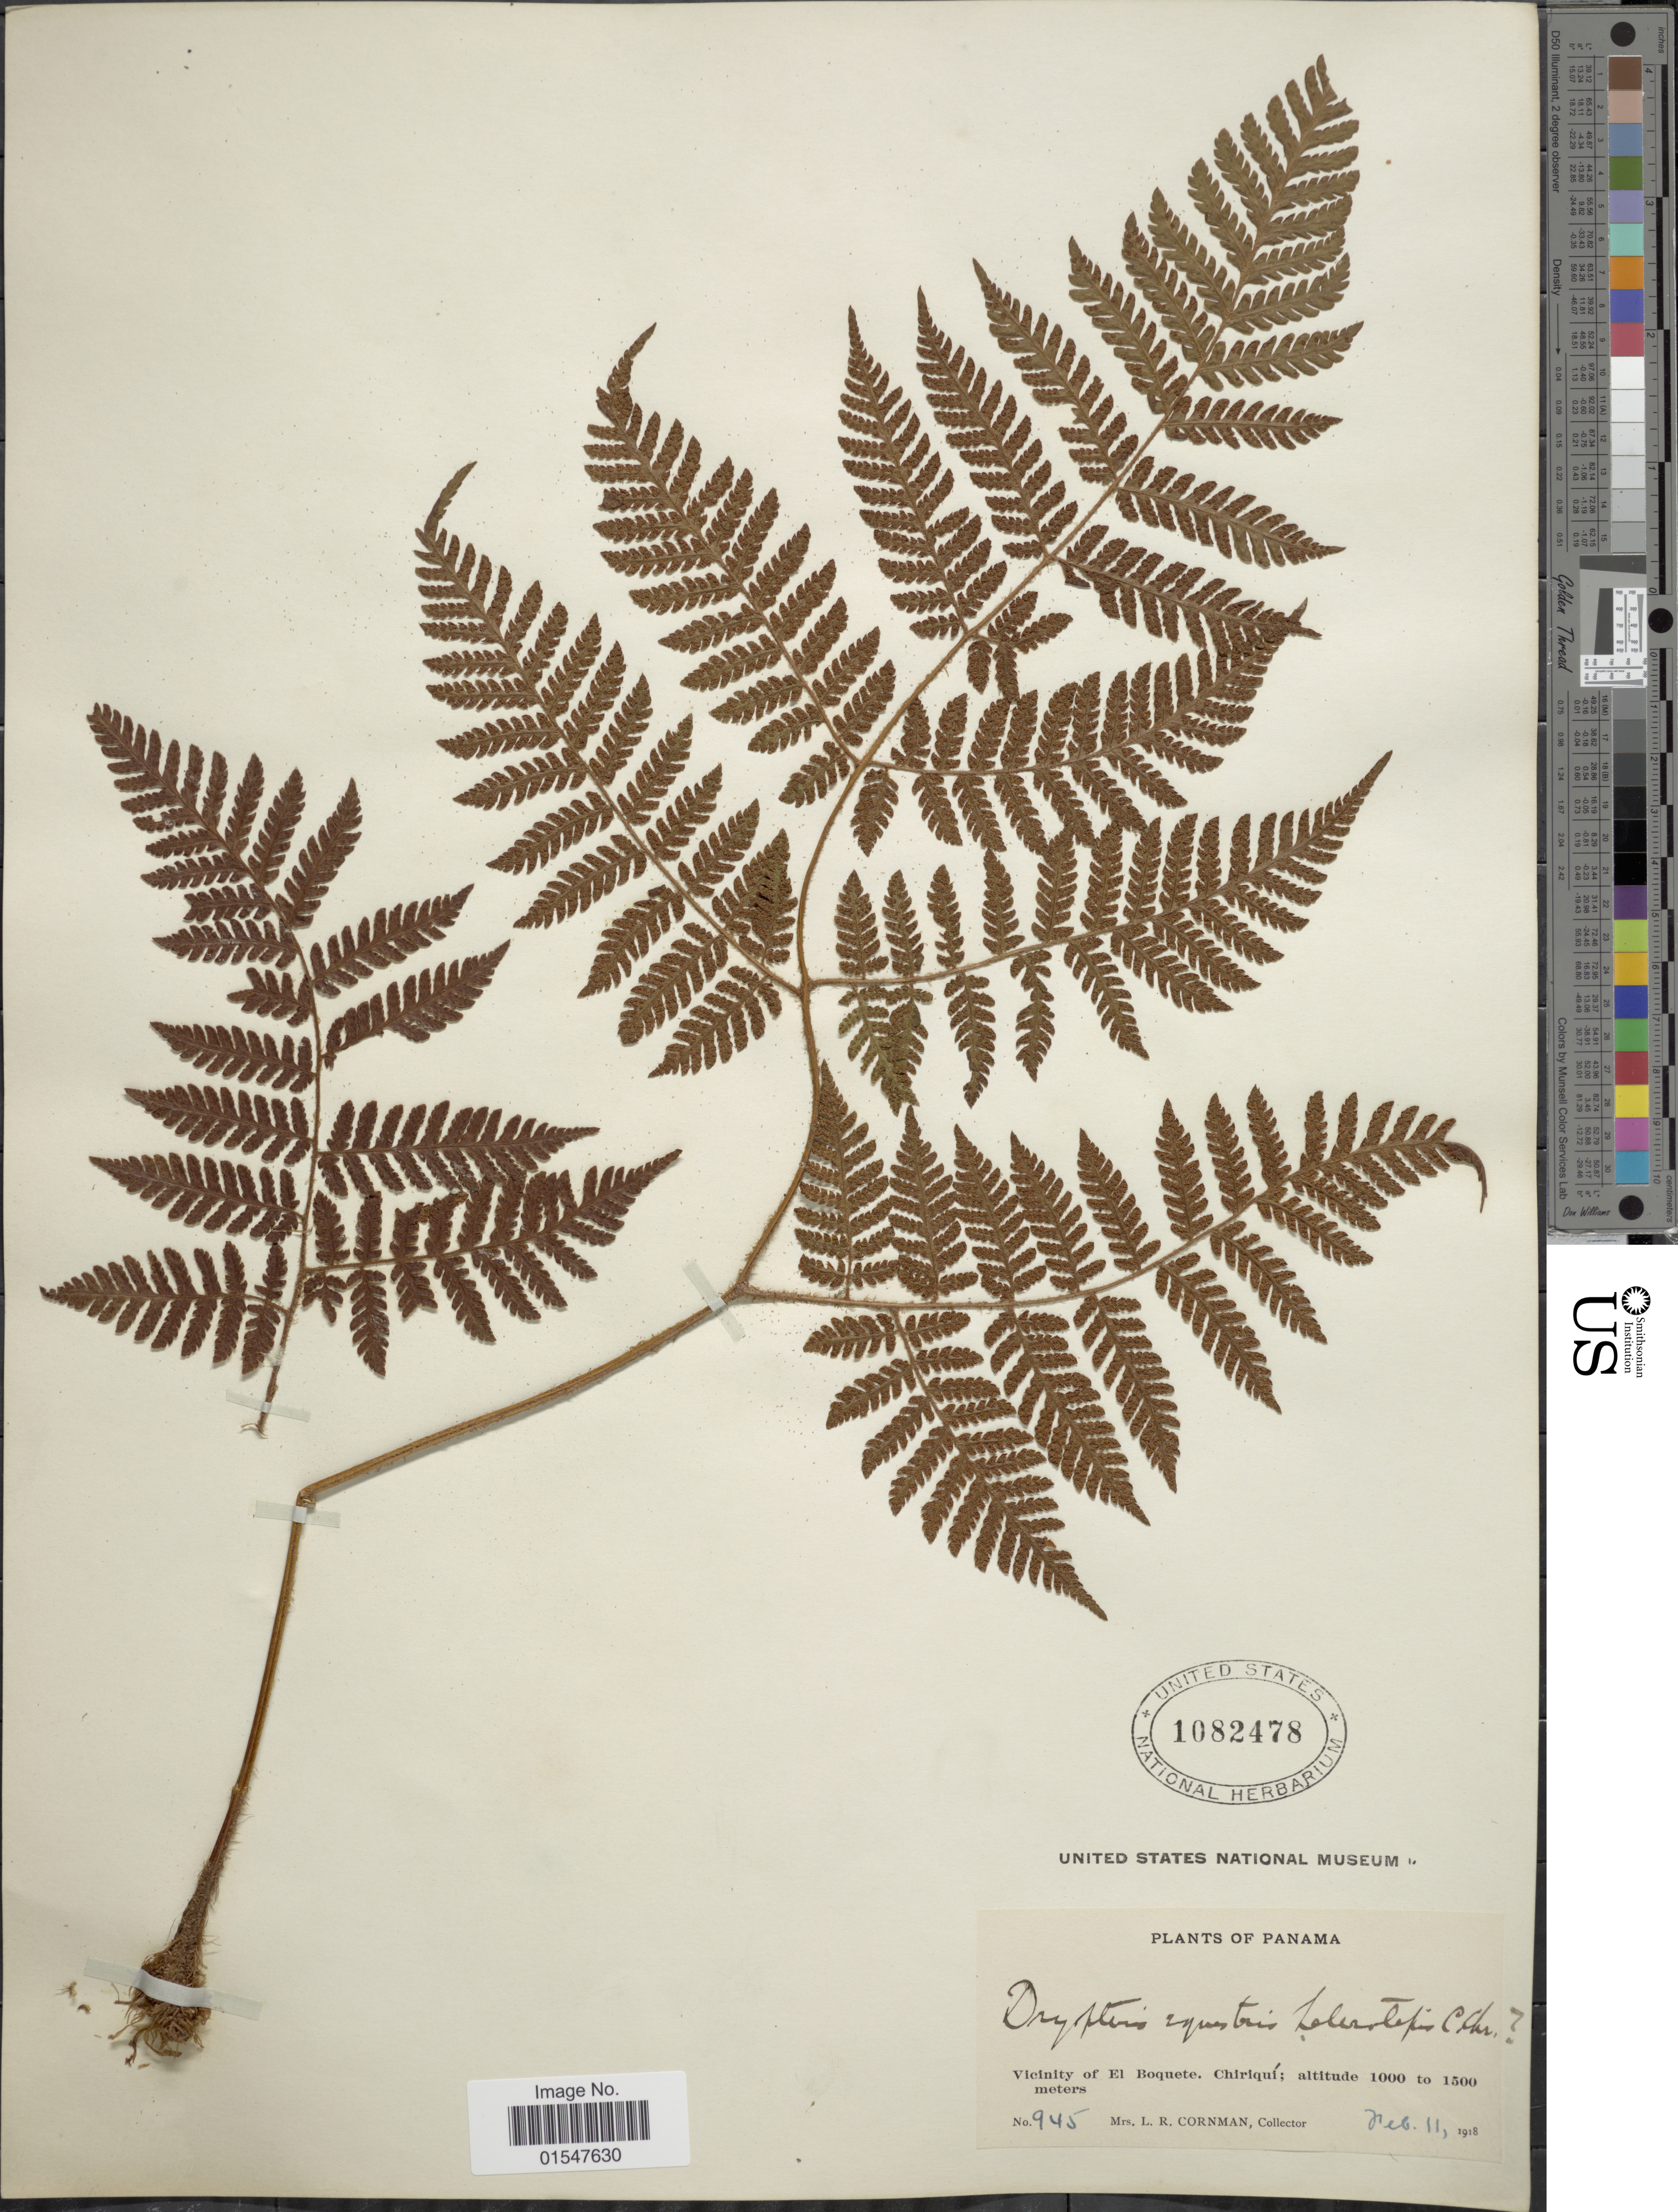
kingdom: Plantae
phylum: Tracheophyta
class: Polypodiopsida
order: Polypodiales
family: Dryopteridaceae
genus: Ctenitis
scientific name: Ctenitis equestris var. equestris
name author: (Kunze) Ching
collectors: L. Cornman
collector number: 945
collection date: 1918-02-11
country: Panama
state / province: Chiriqui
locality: Vicinity of El Boquete, Chiriqui.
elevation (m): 1000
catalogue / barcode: US 1082478